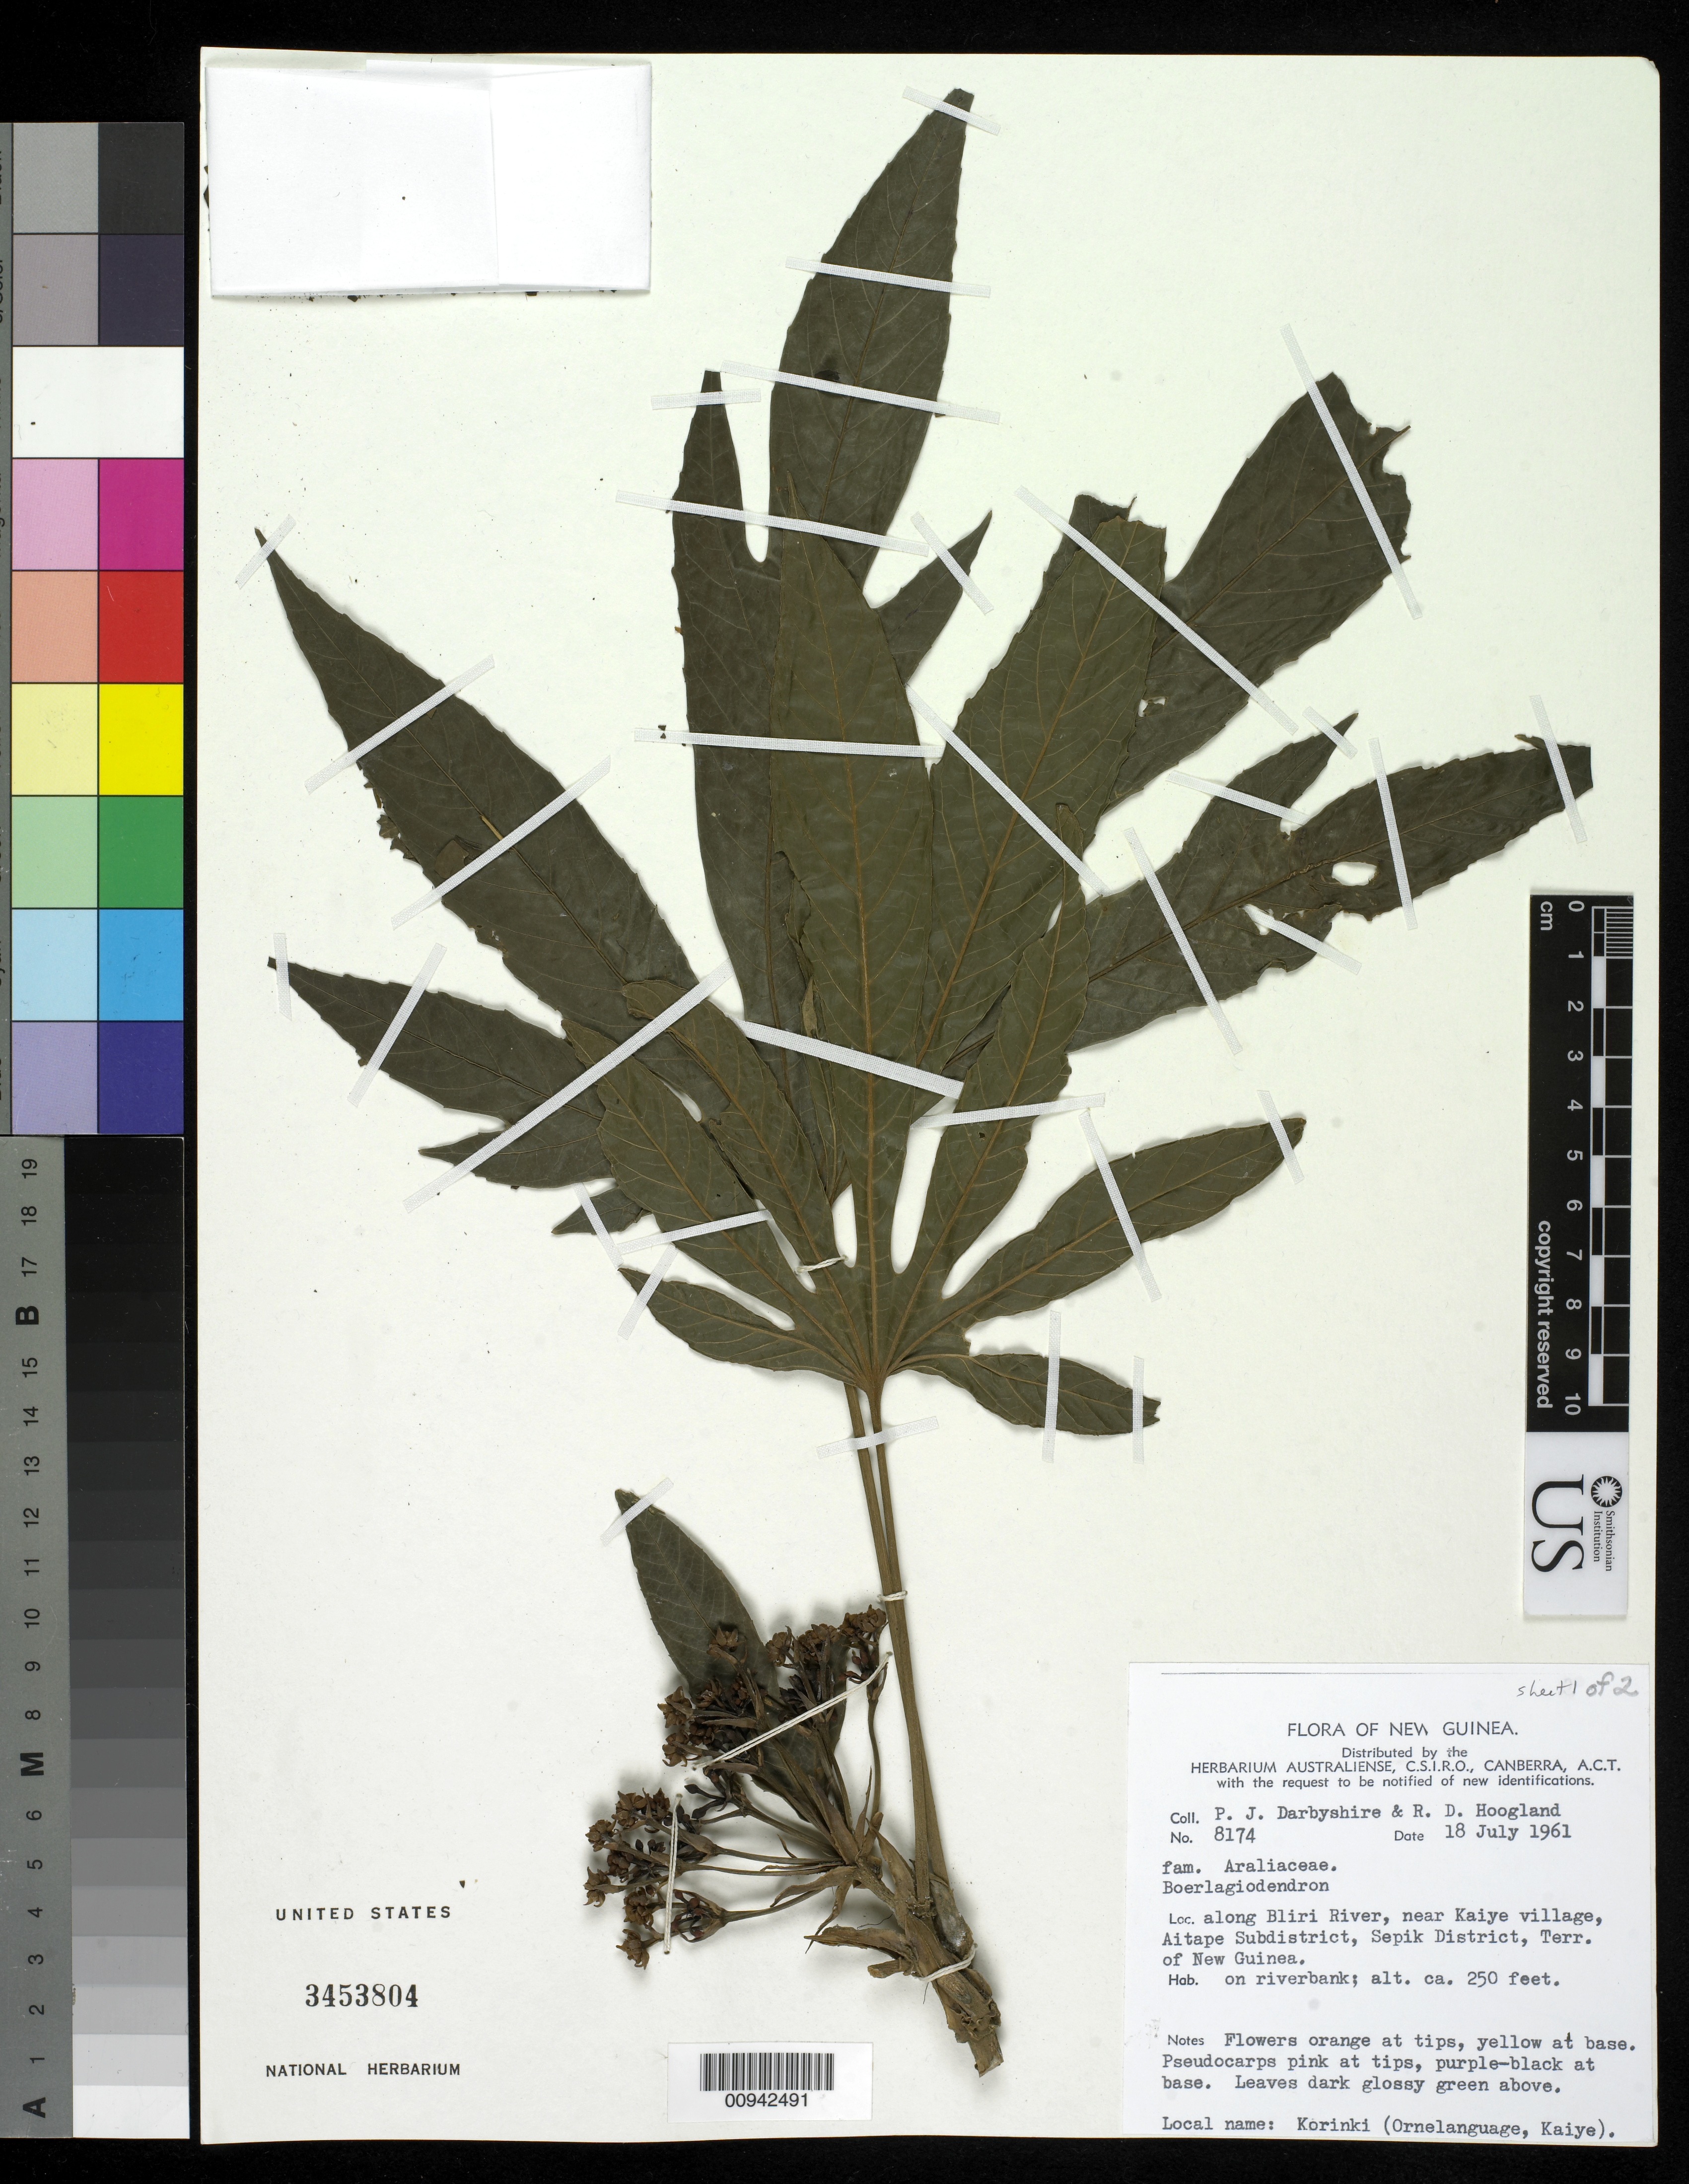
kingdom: Plantae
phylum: Tracheophyta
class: Magnoliopsida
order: Apiales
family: Araliaceae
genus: Boerlagiodendron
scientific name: Boerlagiodendron sp.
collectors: R. D. Hoogland & R. D. Hoogland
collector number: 8174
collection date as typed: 18 Jul 1961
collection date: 1961-07-18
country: Papua New Guinea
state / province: Sandaun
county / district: Aitape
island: New Guinea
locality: Bliri R, near Kaiye Village, Aitape Subdistrict, Sepik District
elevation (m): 76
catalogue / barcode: US 3453804